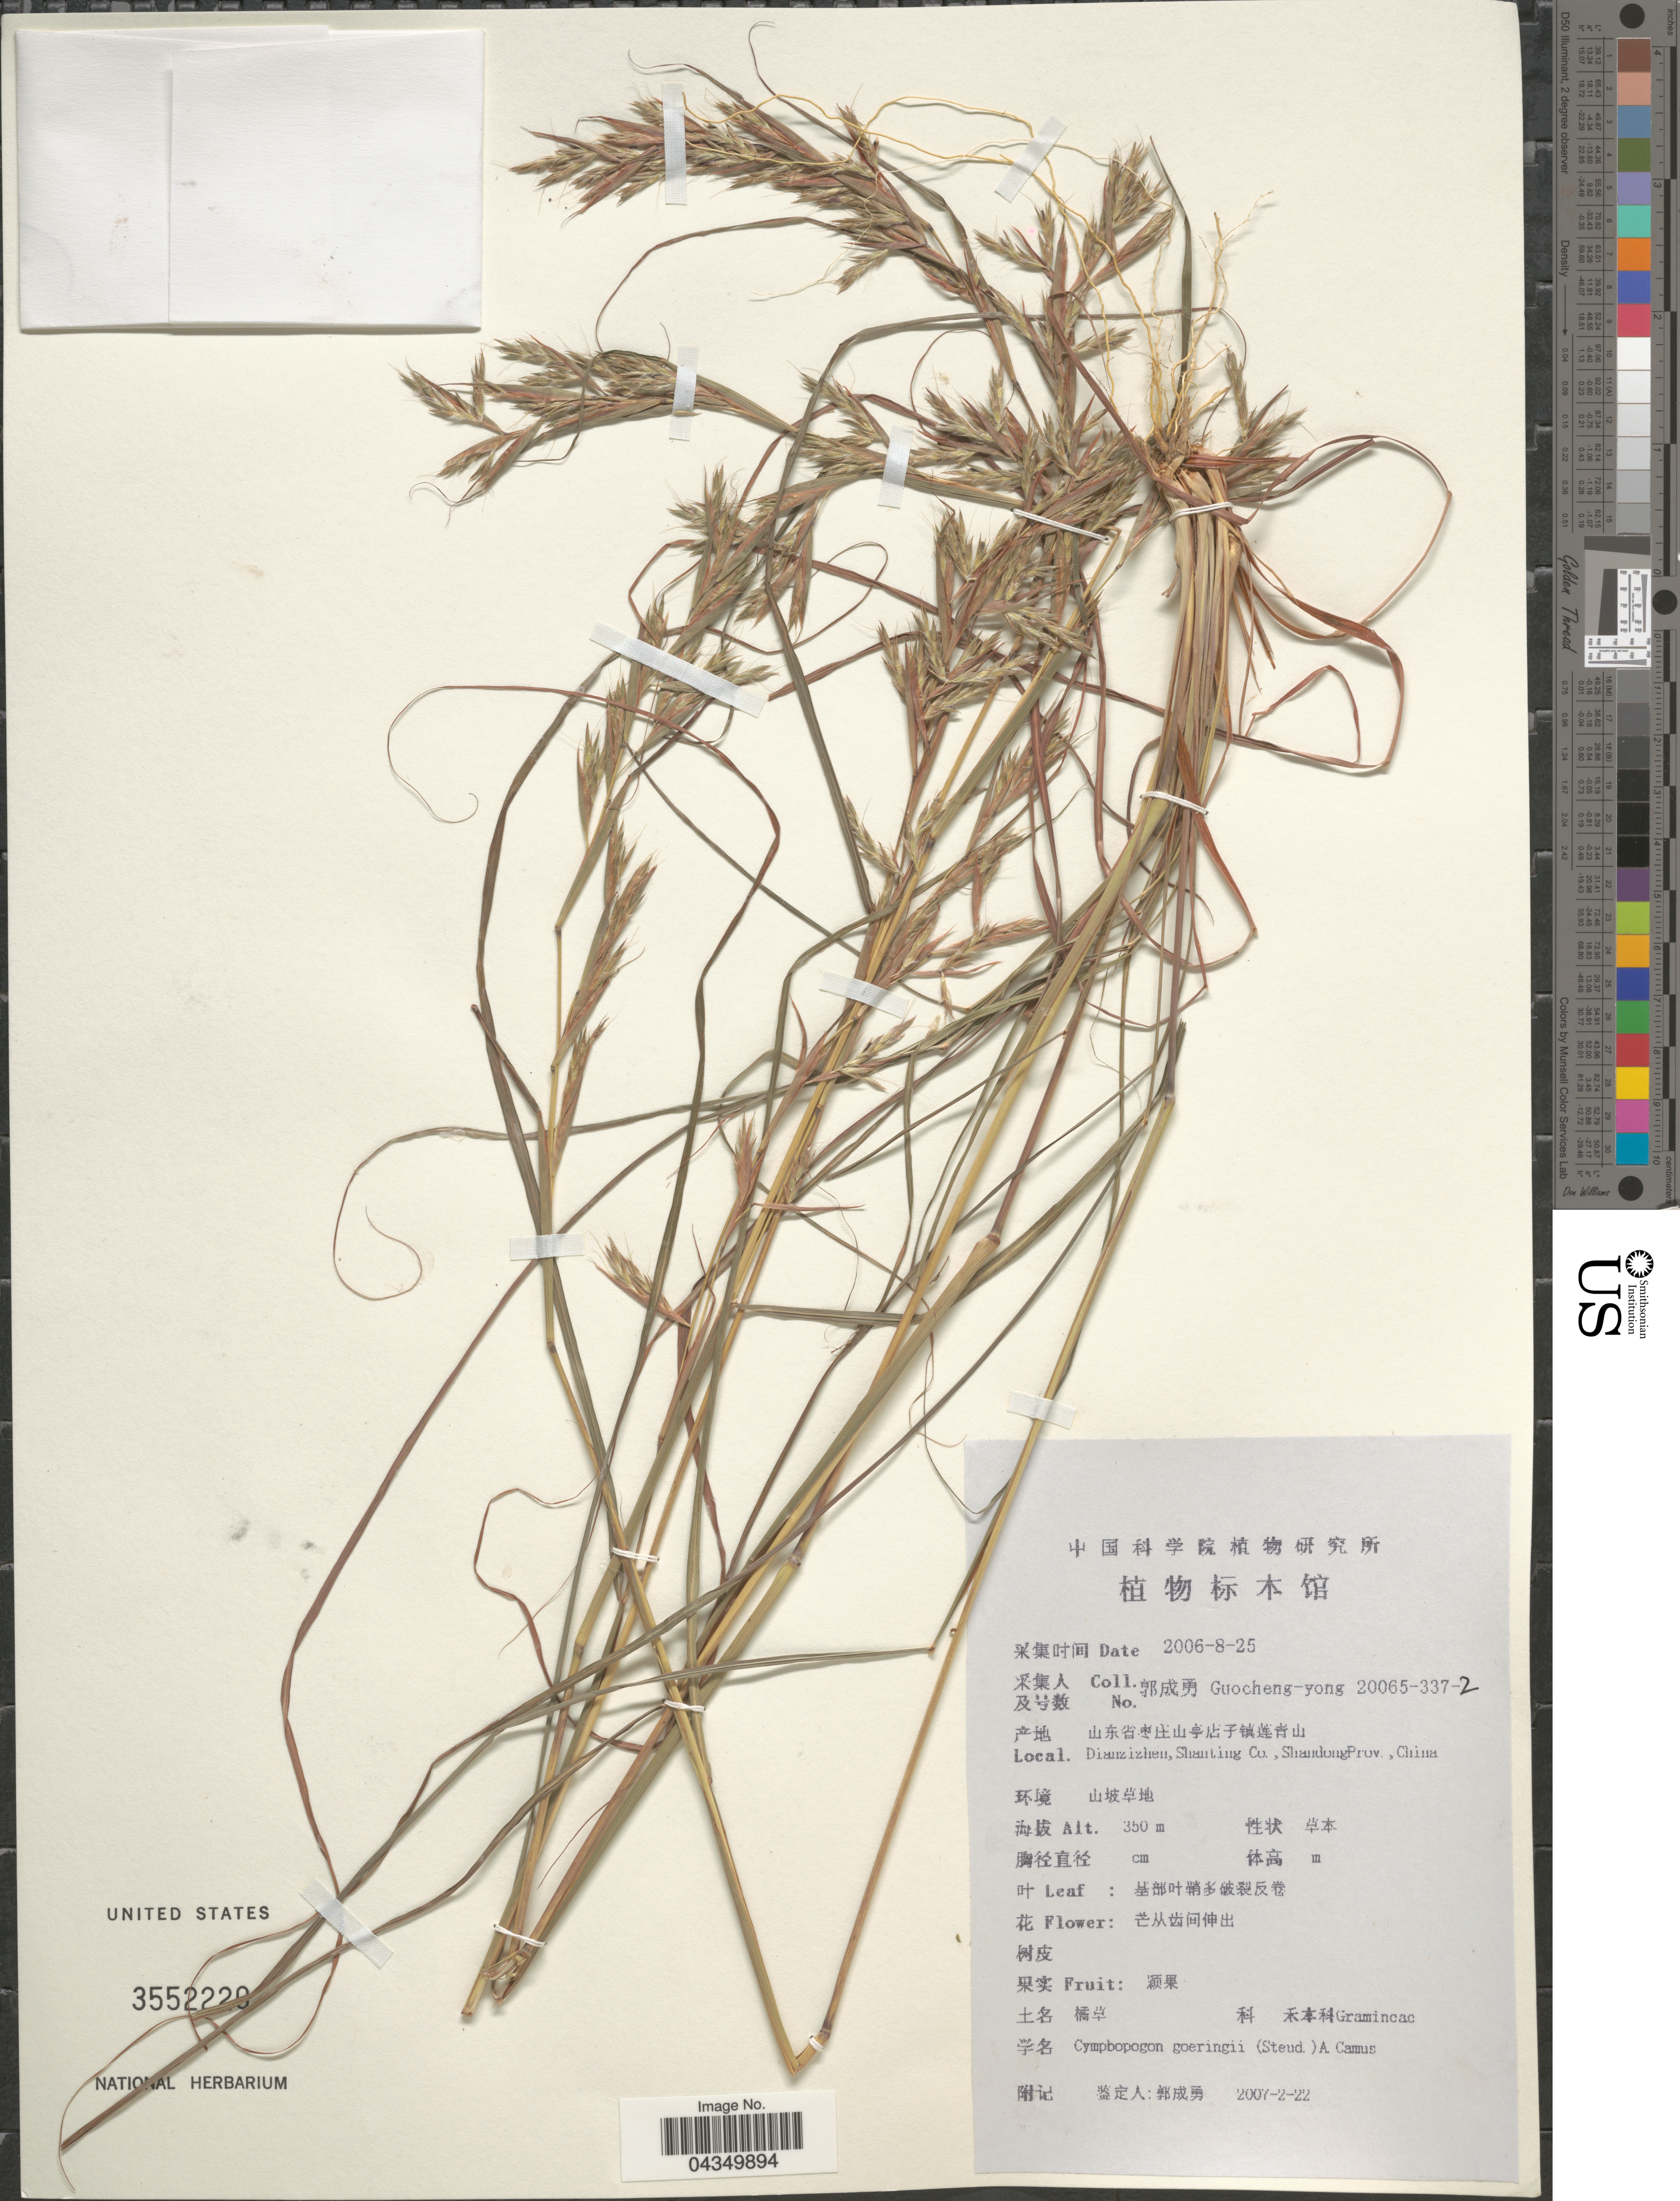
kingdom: Plantae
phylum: Tracheophyta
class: Liliopsida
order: Poales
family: Poaceae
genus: Cymbopogon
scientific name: Cymbopogon goeringii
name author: A. Camus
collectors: Guo cheng-yong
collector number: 20065-337-2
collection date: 2006-08-25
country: China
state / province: Shandong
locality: Dianzizhen, Shanting Co.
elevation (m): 350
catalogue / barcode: US 3552220